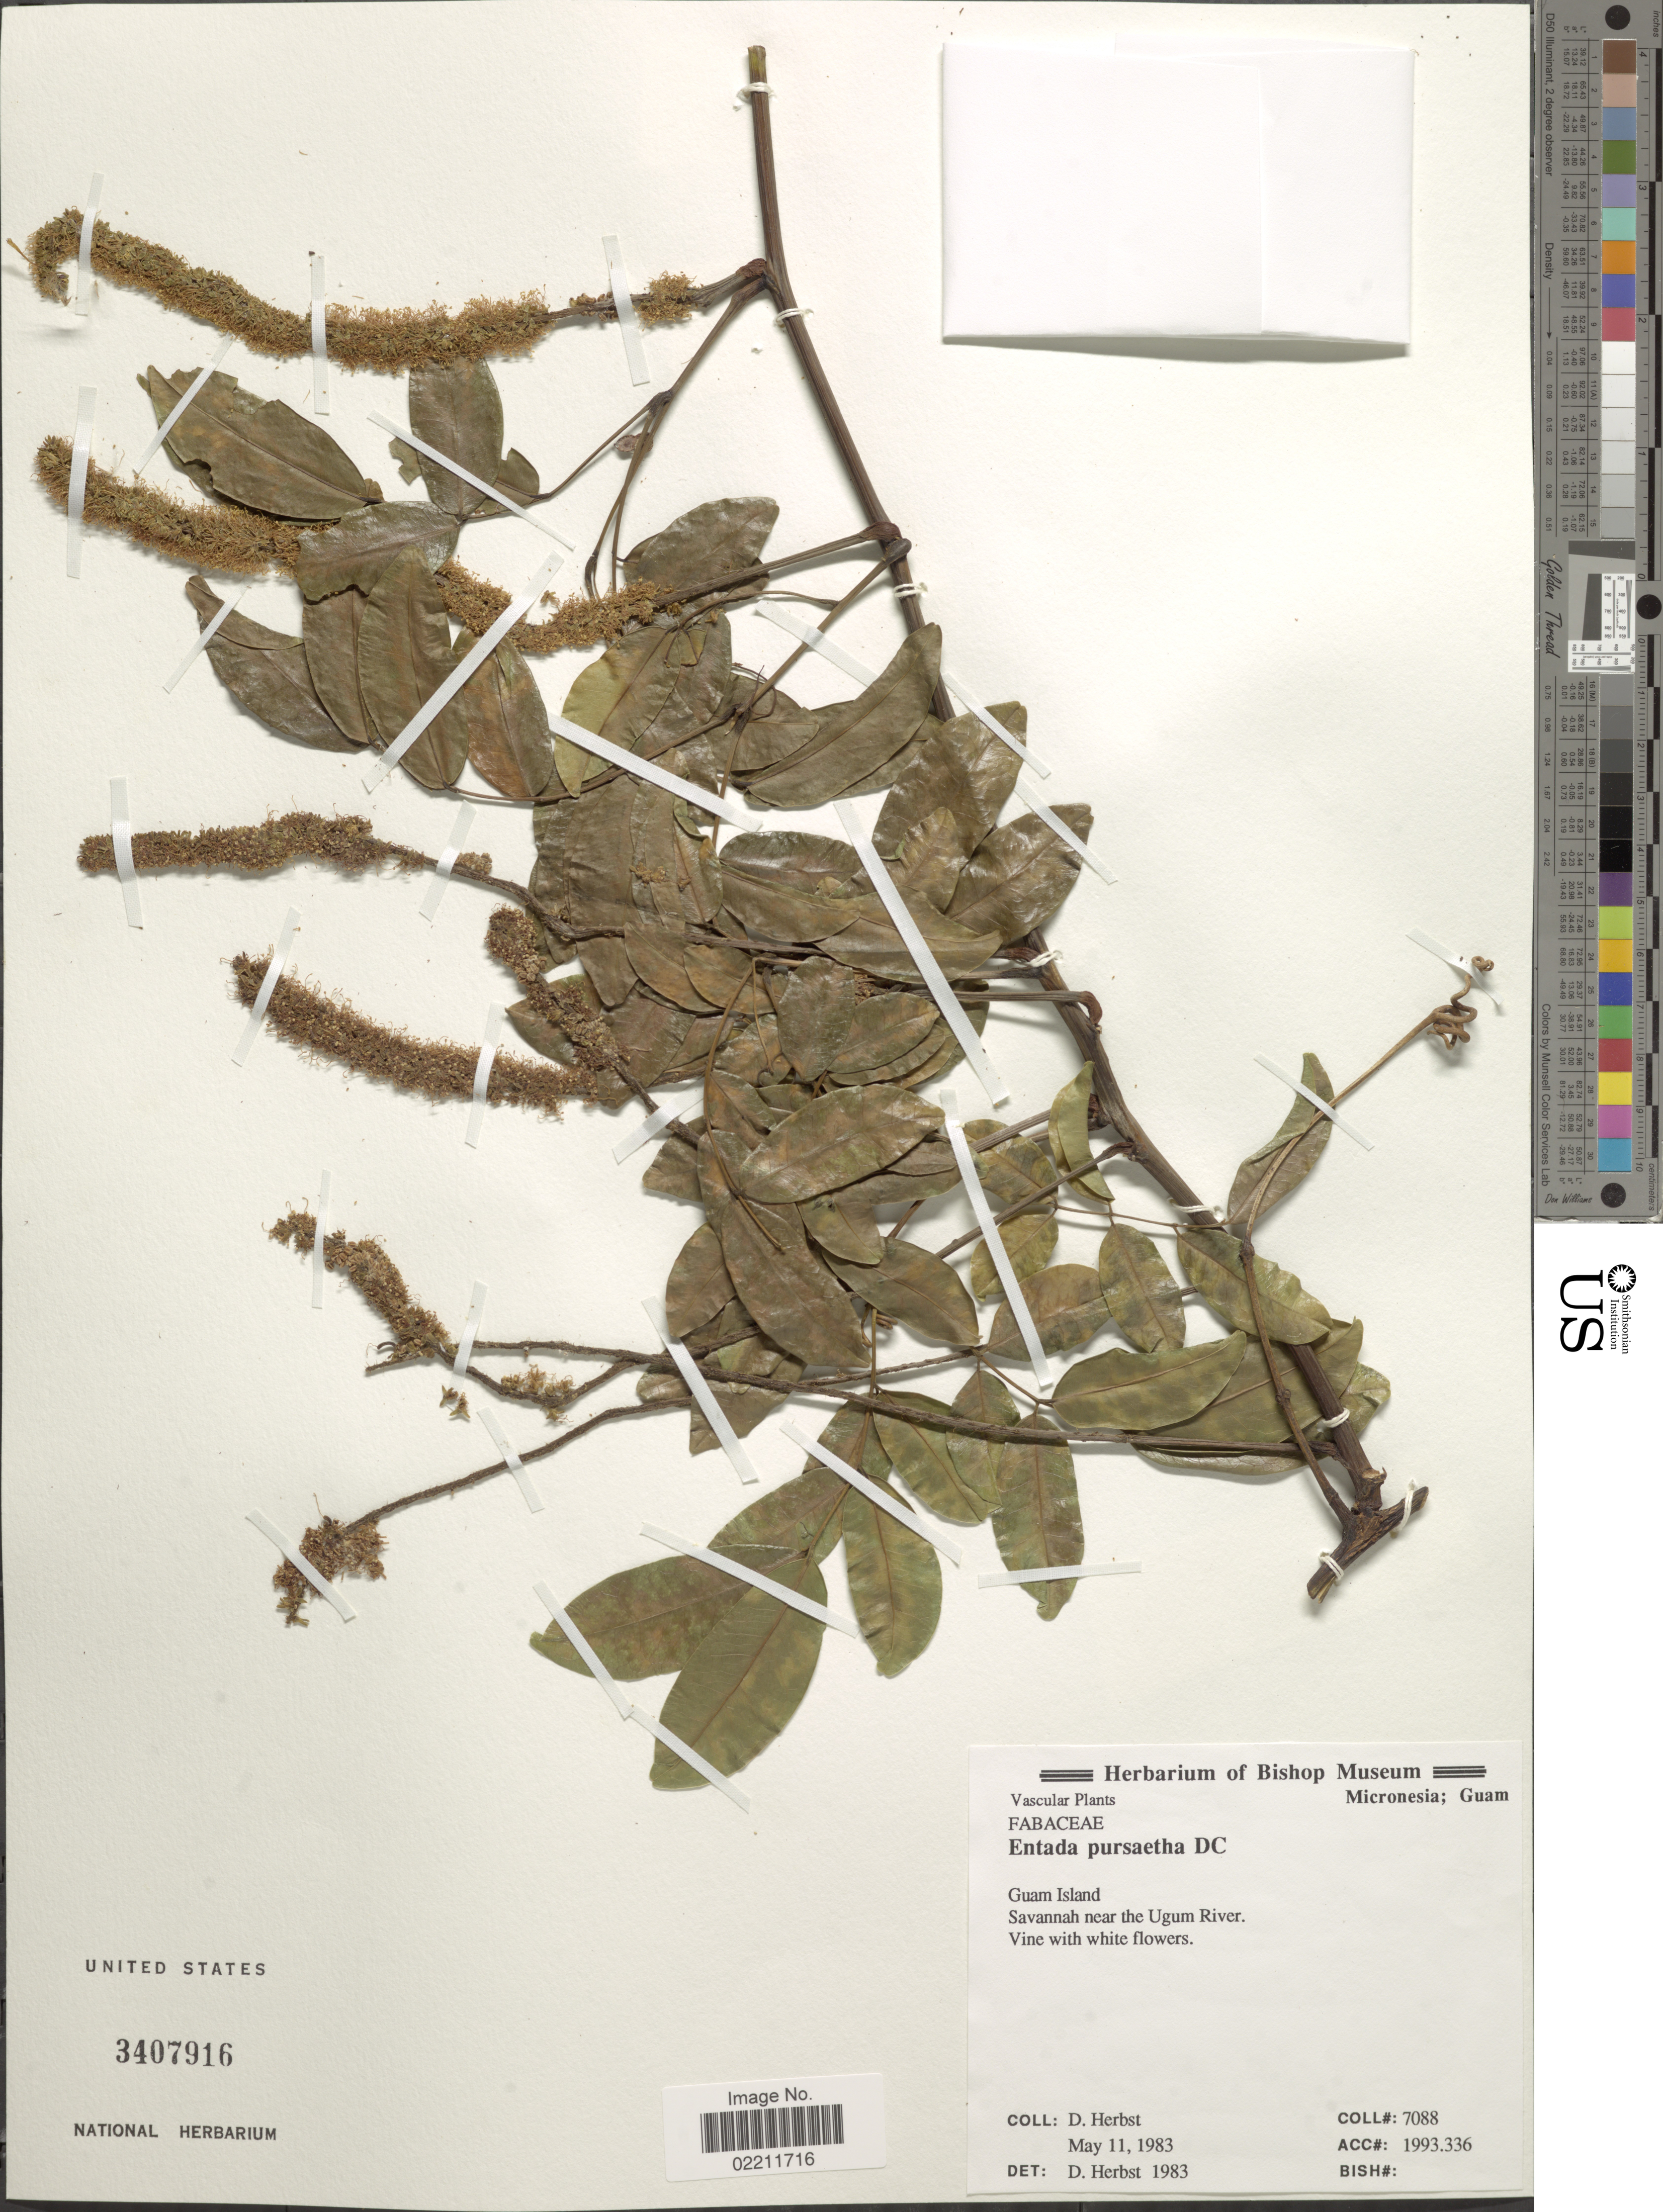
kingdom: Plantae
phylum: Tracheophyta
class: Magnoliopsida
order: Fabales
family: Fabaceae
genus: Entada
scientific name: Entada pursaetha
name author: DC.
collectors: D. Herbst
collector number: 7088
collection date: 1983-05-11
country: Guam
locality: Micronesia; Guam. Guam Island. Savannah near the Ugum River.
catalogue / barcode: US 3407916